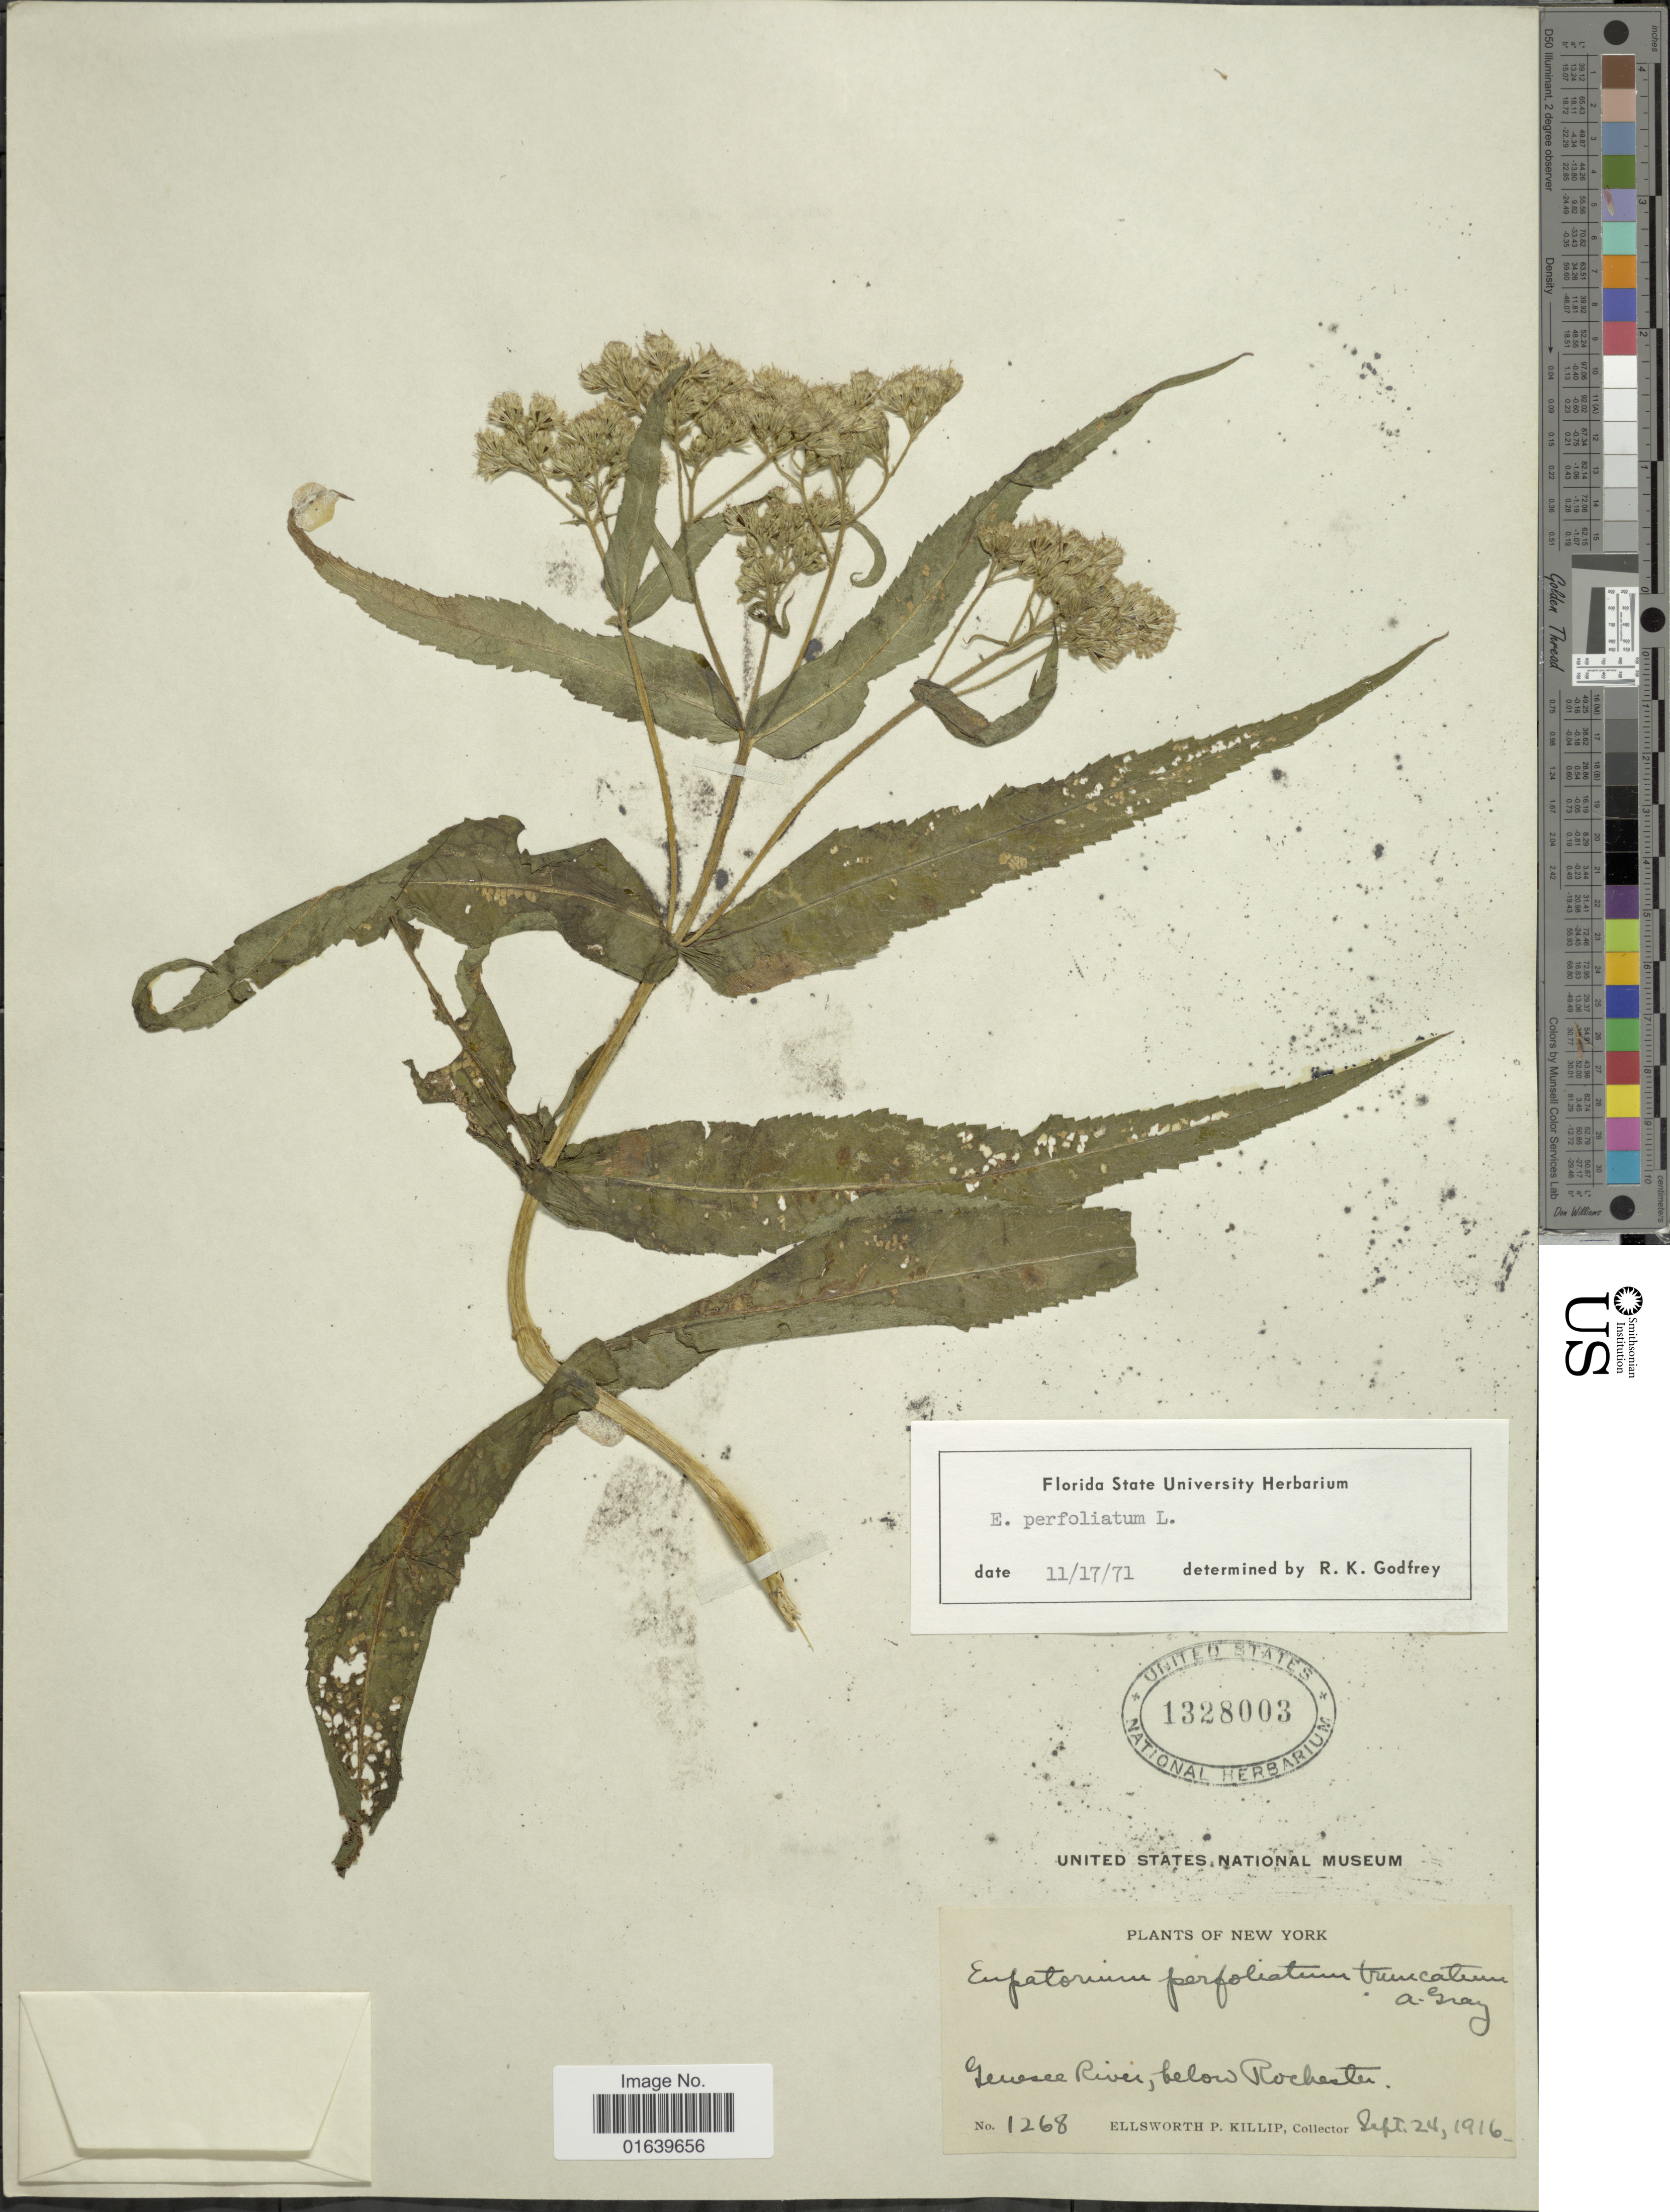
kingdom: Plantae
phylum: Tracheophyta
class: Magnoliopsida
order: Asterales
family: Asteraceae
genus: Eupatorium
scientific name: Eupatorium perfoliatum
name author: L.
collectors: E. P. Killip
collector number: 1268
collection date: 1916-09-24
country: United States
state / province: New York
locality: Gewsee River, below Rockester.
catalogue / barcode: US 1328003